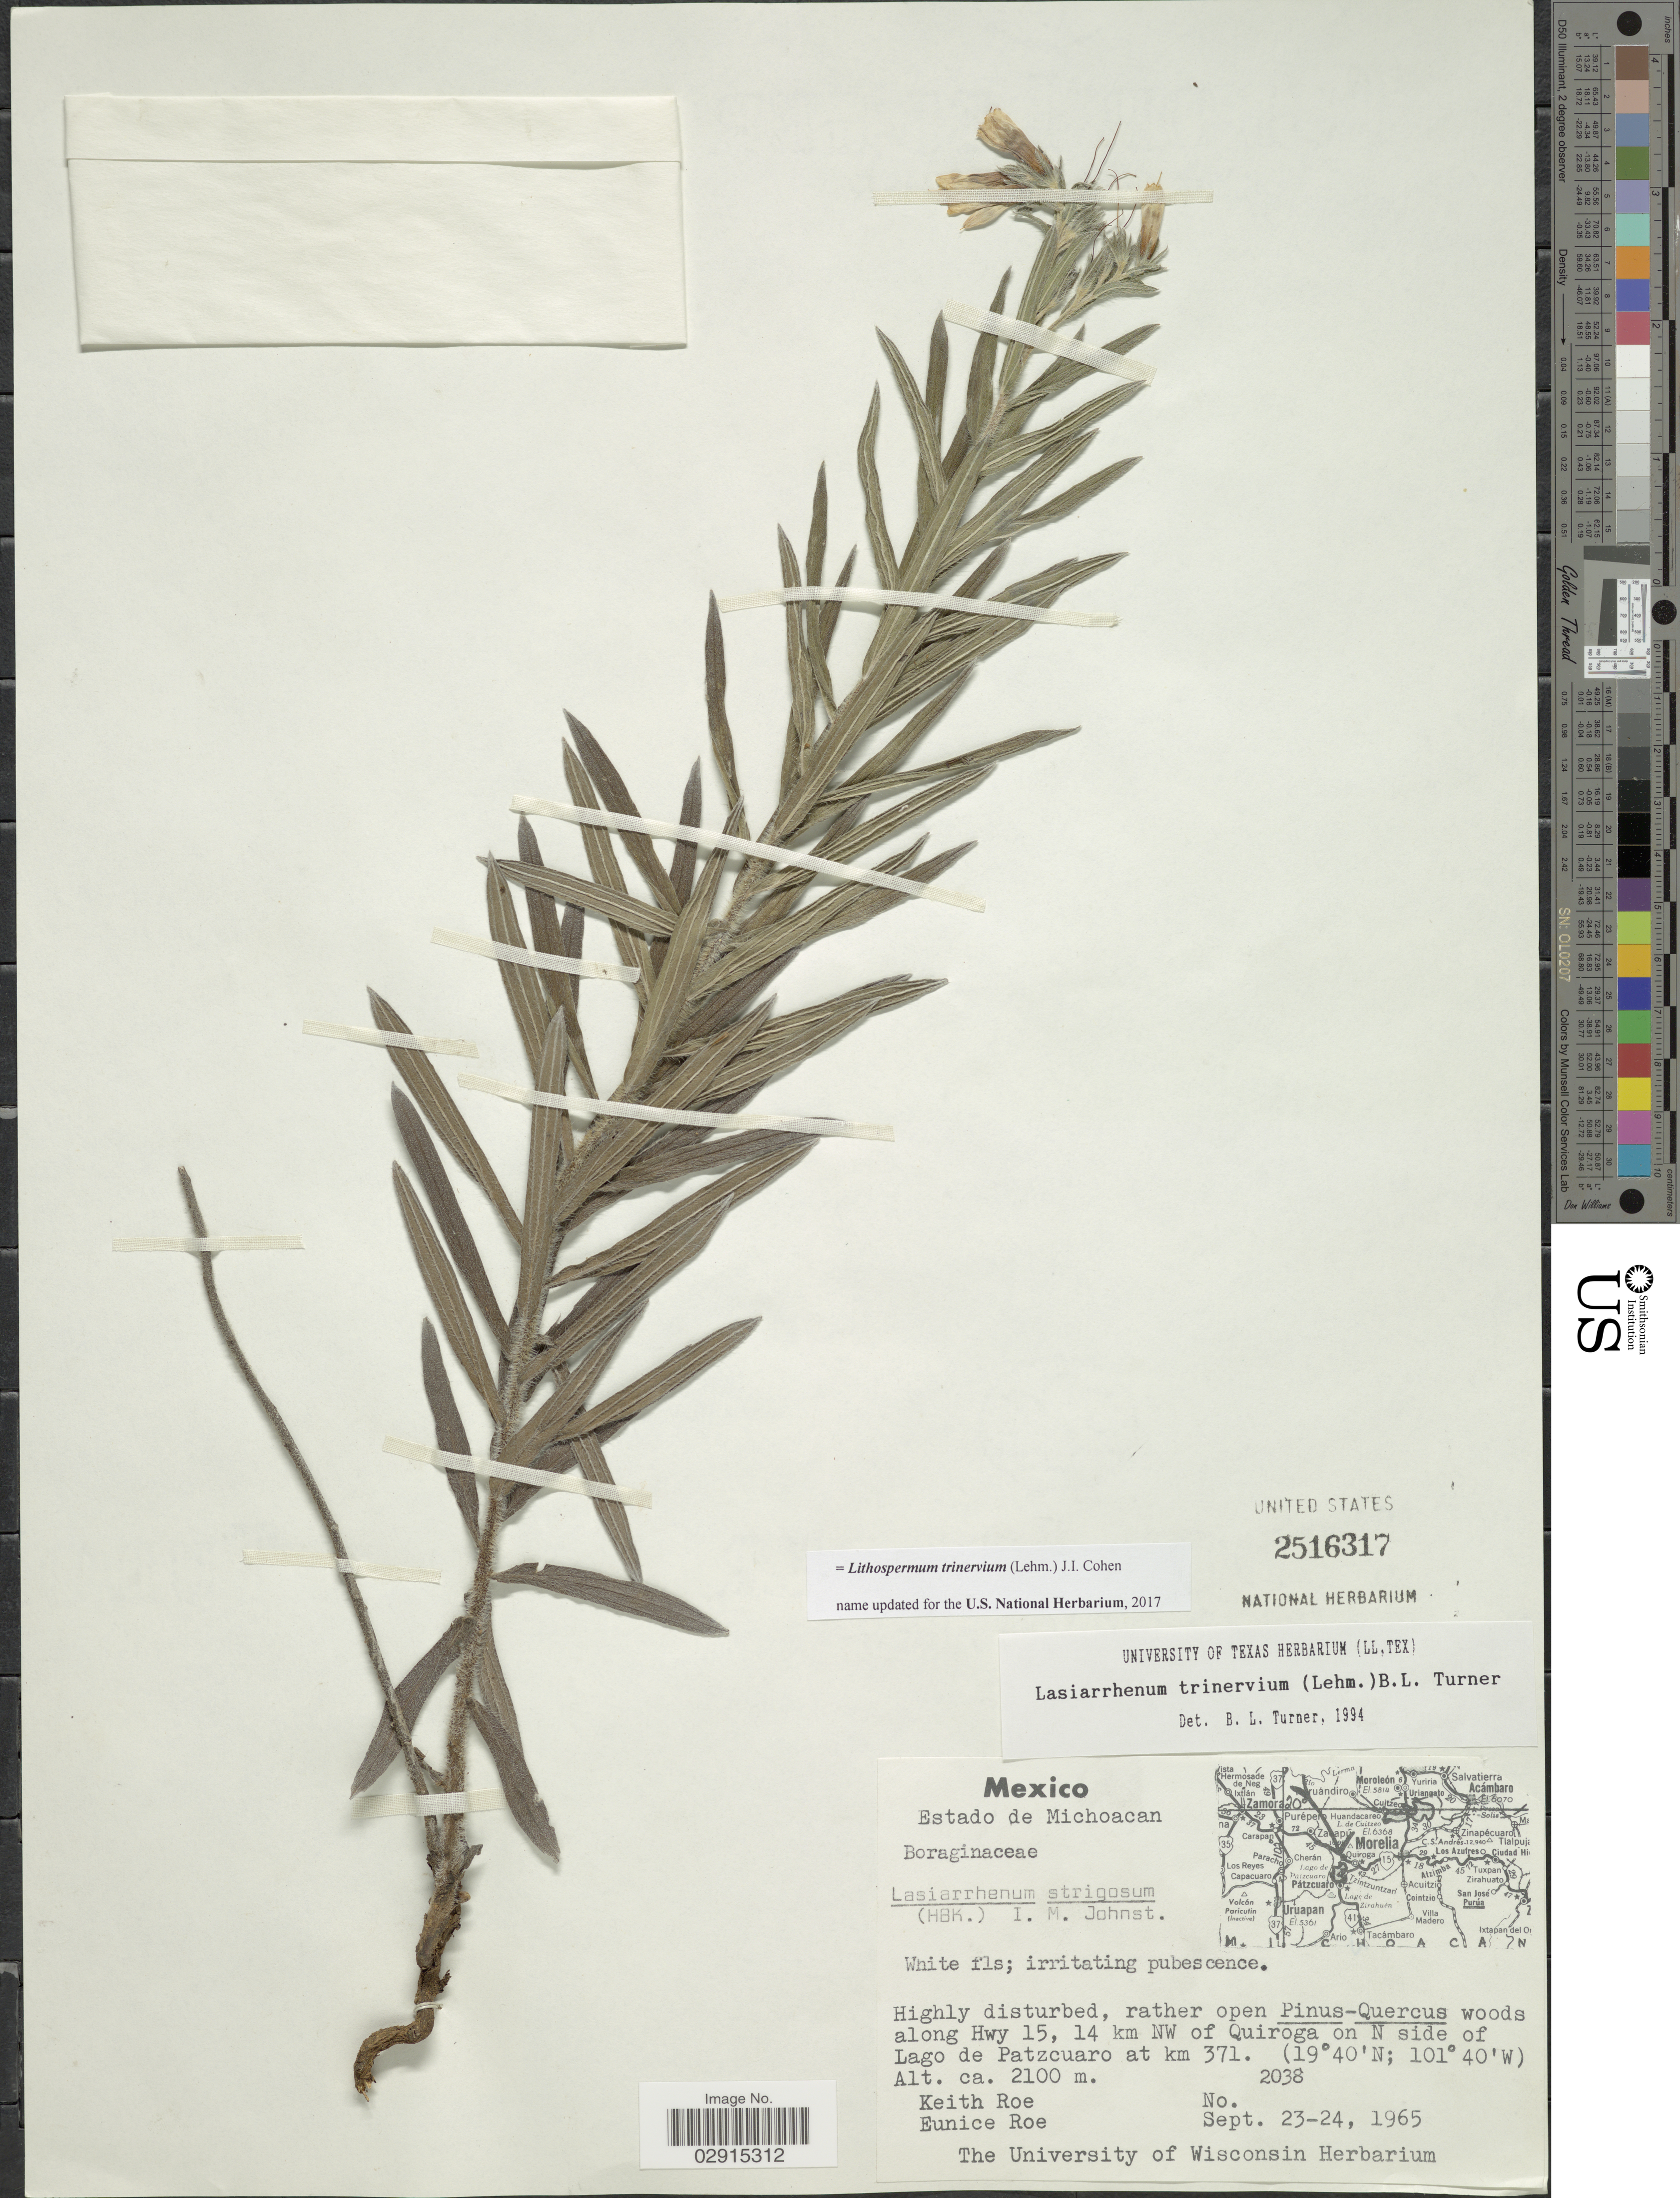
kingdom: Plantae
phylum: Tracheophyta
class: Magnoliopsida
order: Boraginales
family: Boraginaceae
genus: Lithospermum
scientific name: Lithospermum trinervium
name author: (Lehm.) J.I. Cohen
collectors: K. E. Roe & E. Roe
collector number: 2038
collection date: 1965-09-23/1965-09-24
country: Mexico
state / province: Michoacán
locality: Along Hwy 15, 14 km NW of Quiroga on N side of Lago de Patzcuaro at km 371.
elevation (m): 2100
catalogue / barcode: US 2516317